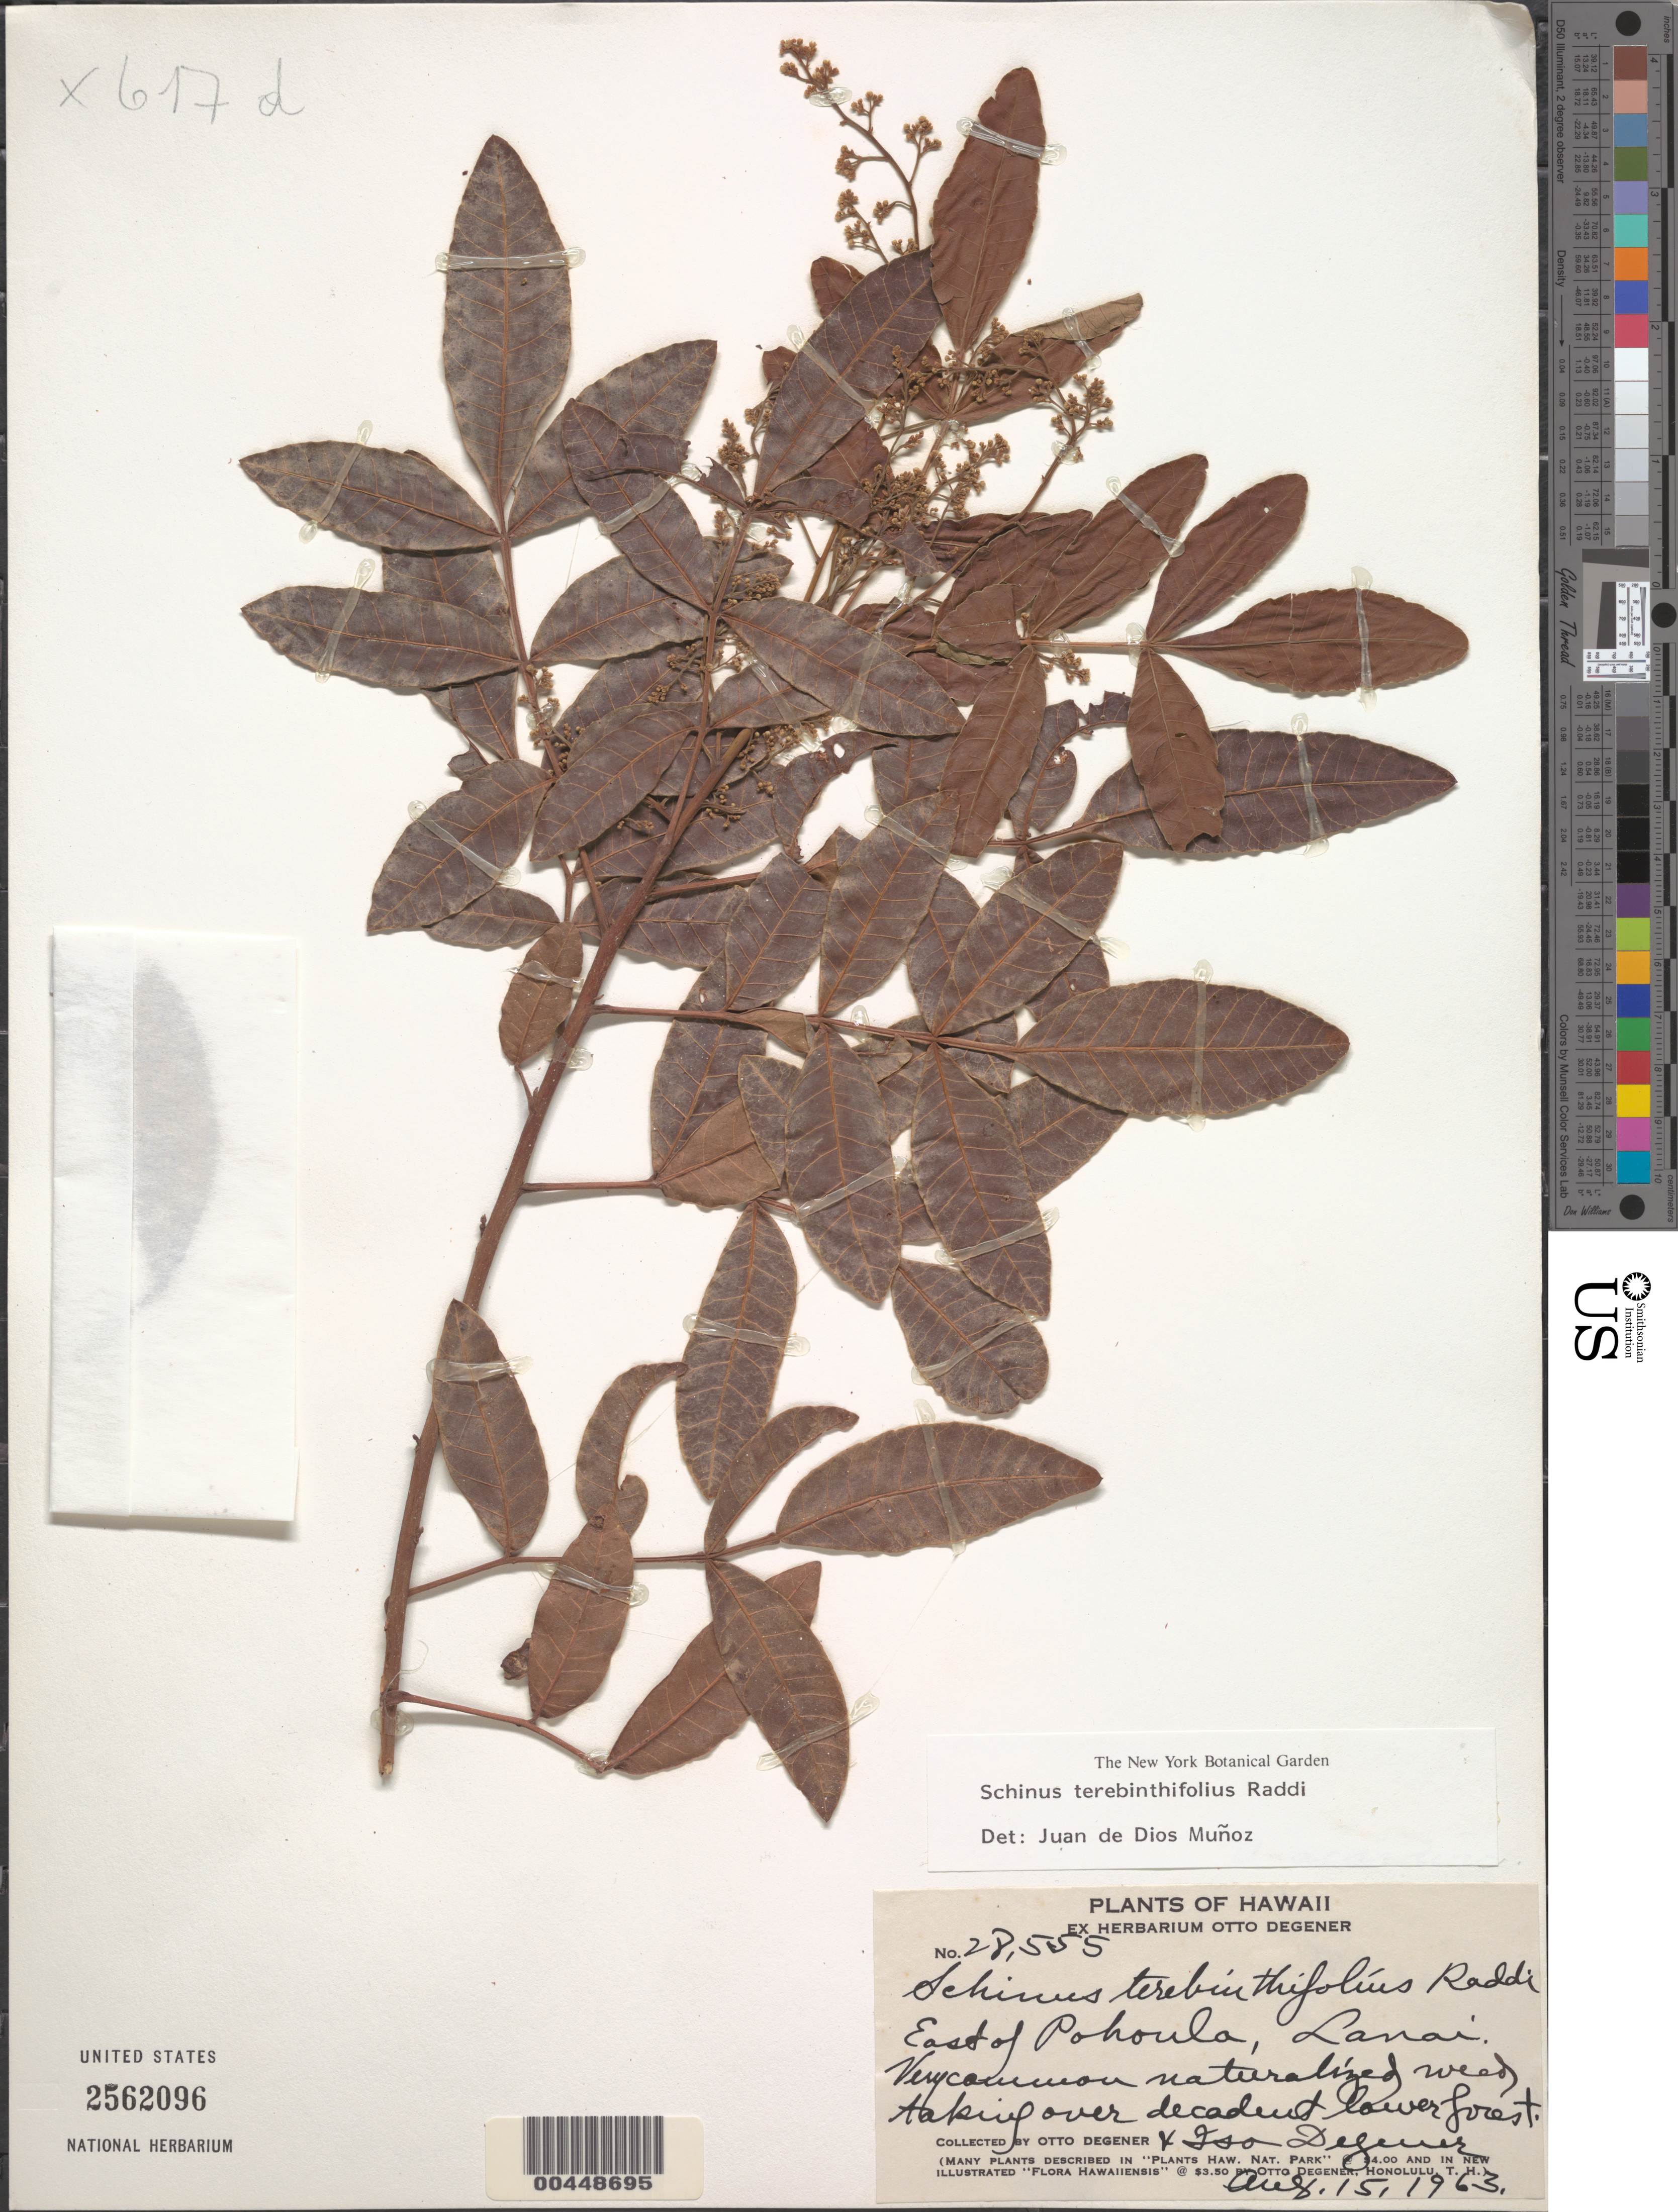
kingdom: Plantae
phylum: Tracheophyta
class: Magnoliopsida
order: Sapindales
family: Anacardiaceae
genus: Schinus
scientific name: Schinus terebinthifolia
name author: Raddi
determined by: De Munoz, J. Dios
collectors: O. Degener & I. Degener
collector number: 28555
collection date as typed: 15 Aug 1963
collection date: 1963-08-15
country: United States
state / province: Hawaii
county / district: Maui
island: Lana'i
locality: E of Pohoula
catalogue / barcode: US 2562096